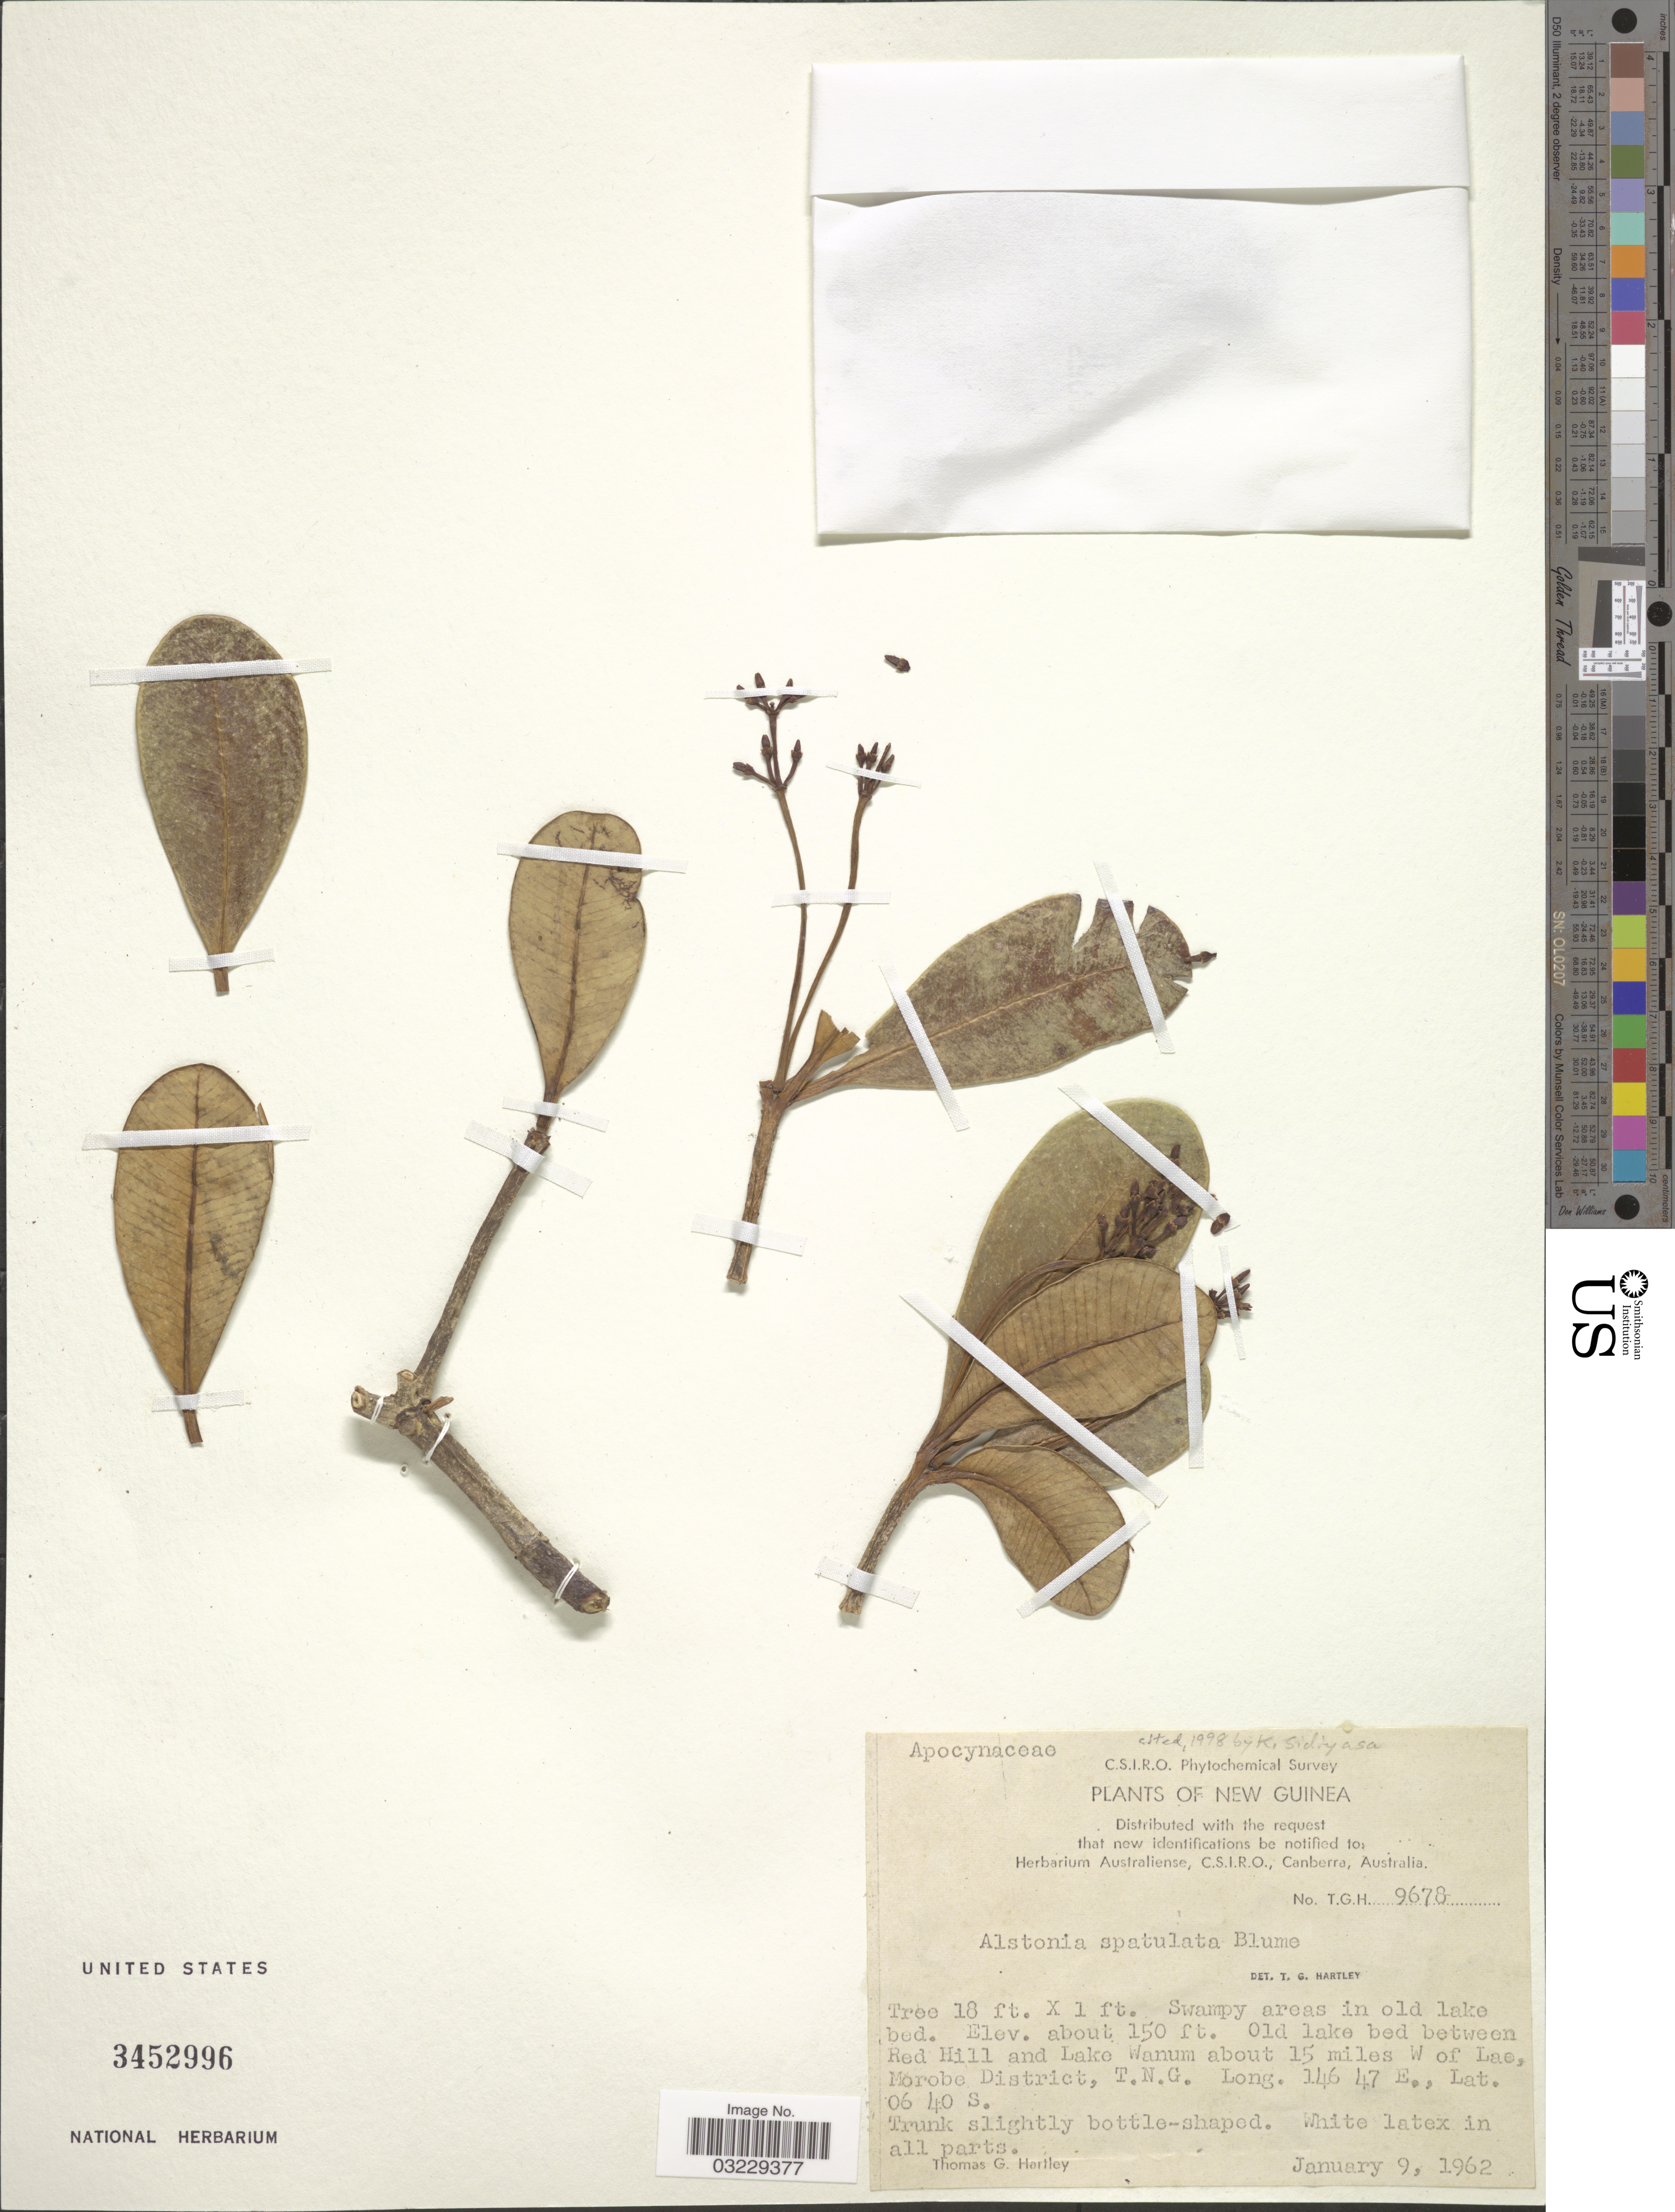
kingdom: Plantae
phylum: Tracheophyta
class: Magnoliopsida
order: Gentianales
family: Apocynaceae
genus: Alstonia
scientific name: Alstonia spathulata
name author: Blume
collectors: T. G. Hartley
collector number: TGH 9678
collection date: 1962-01-09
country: Papua New Guinea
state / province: Morobe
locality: New Guinea. Old lake bed between Red Hill and Lake Wanum about 15 miles W of Lae, Morobe District, T. N. G.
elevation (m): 46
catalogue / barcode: US 3452996